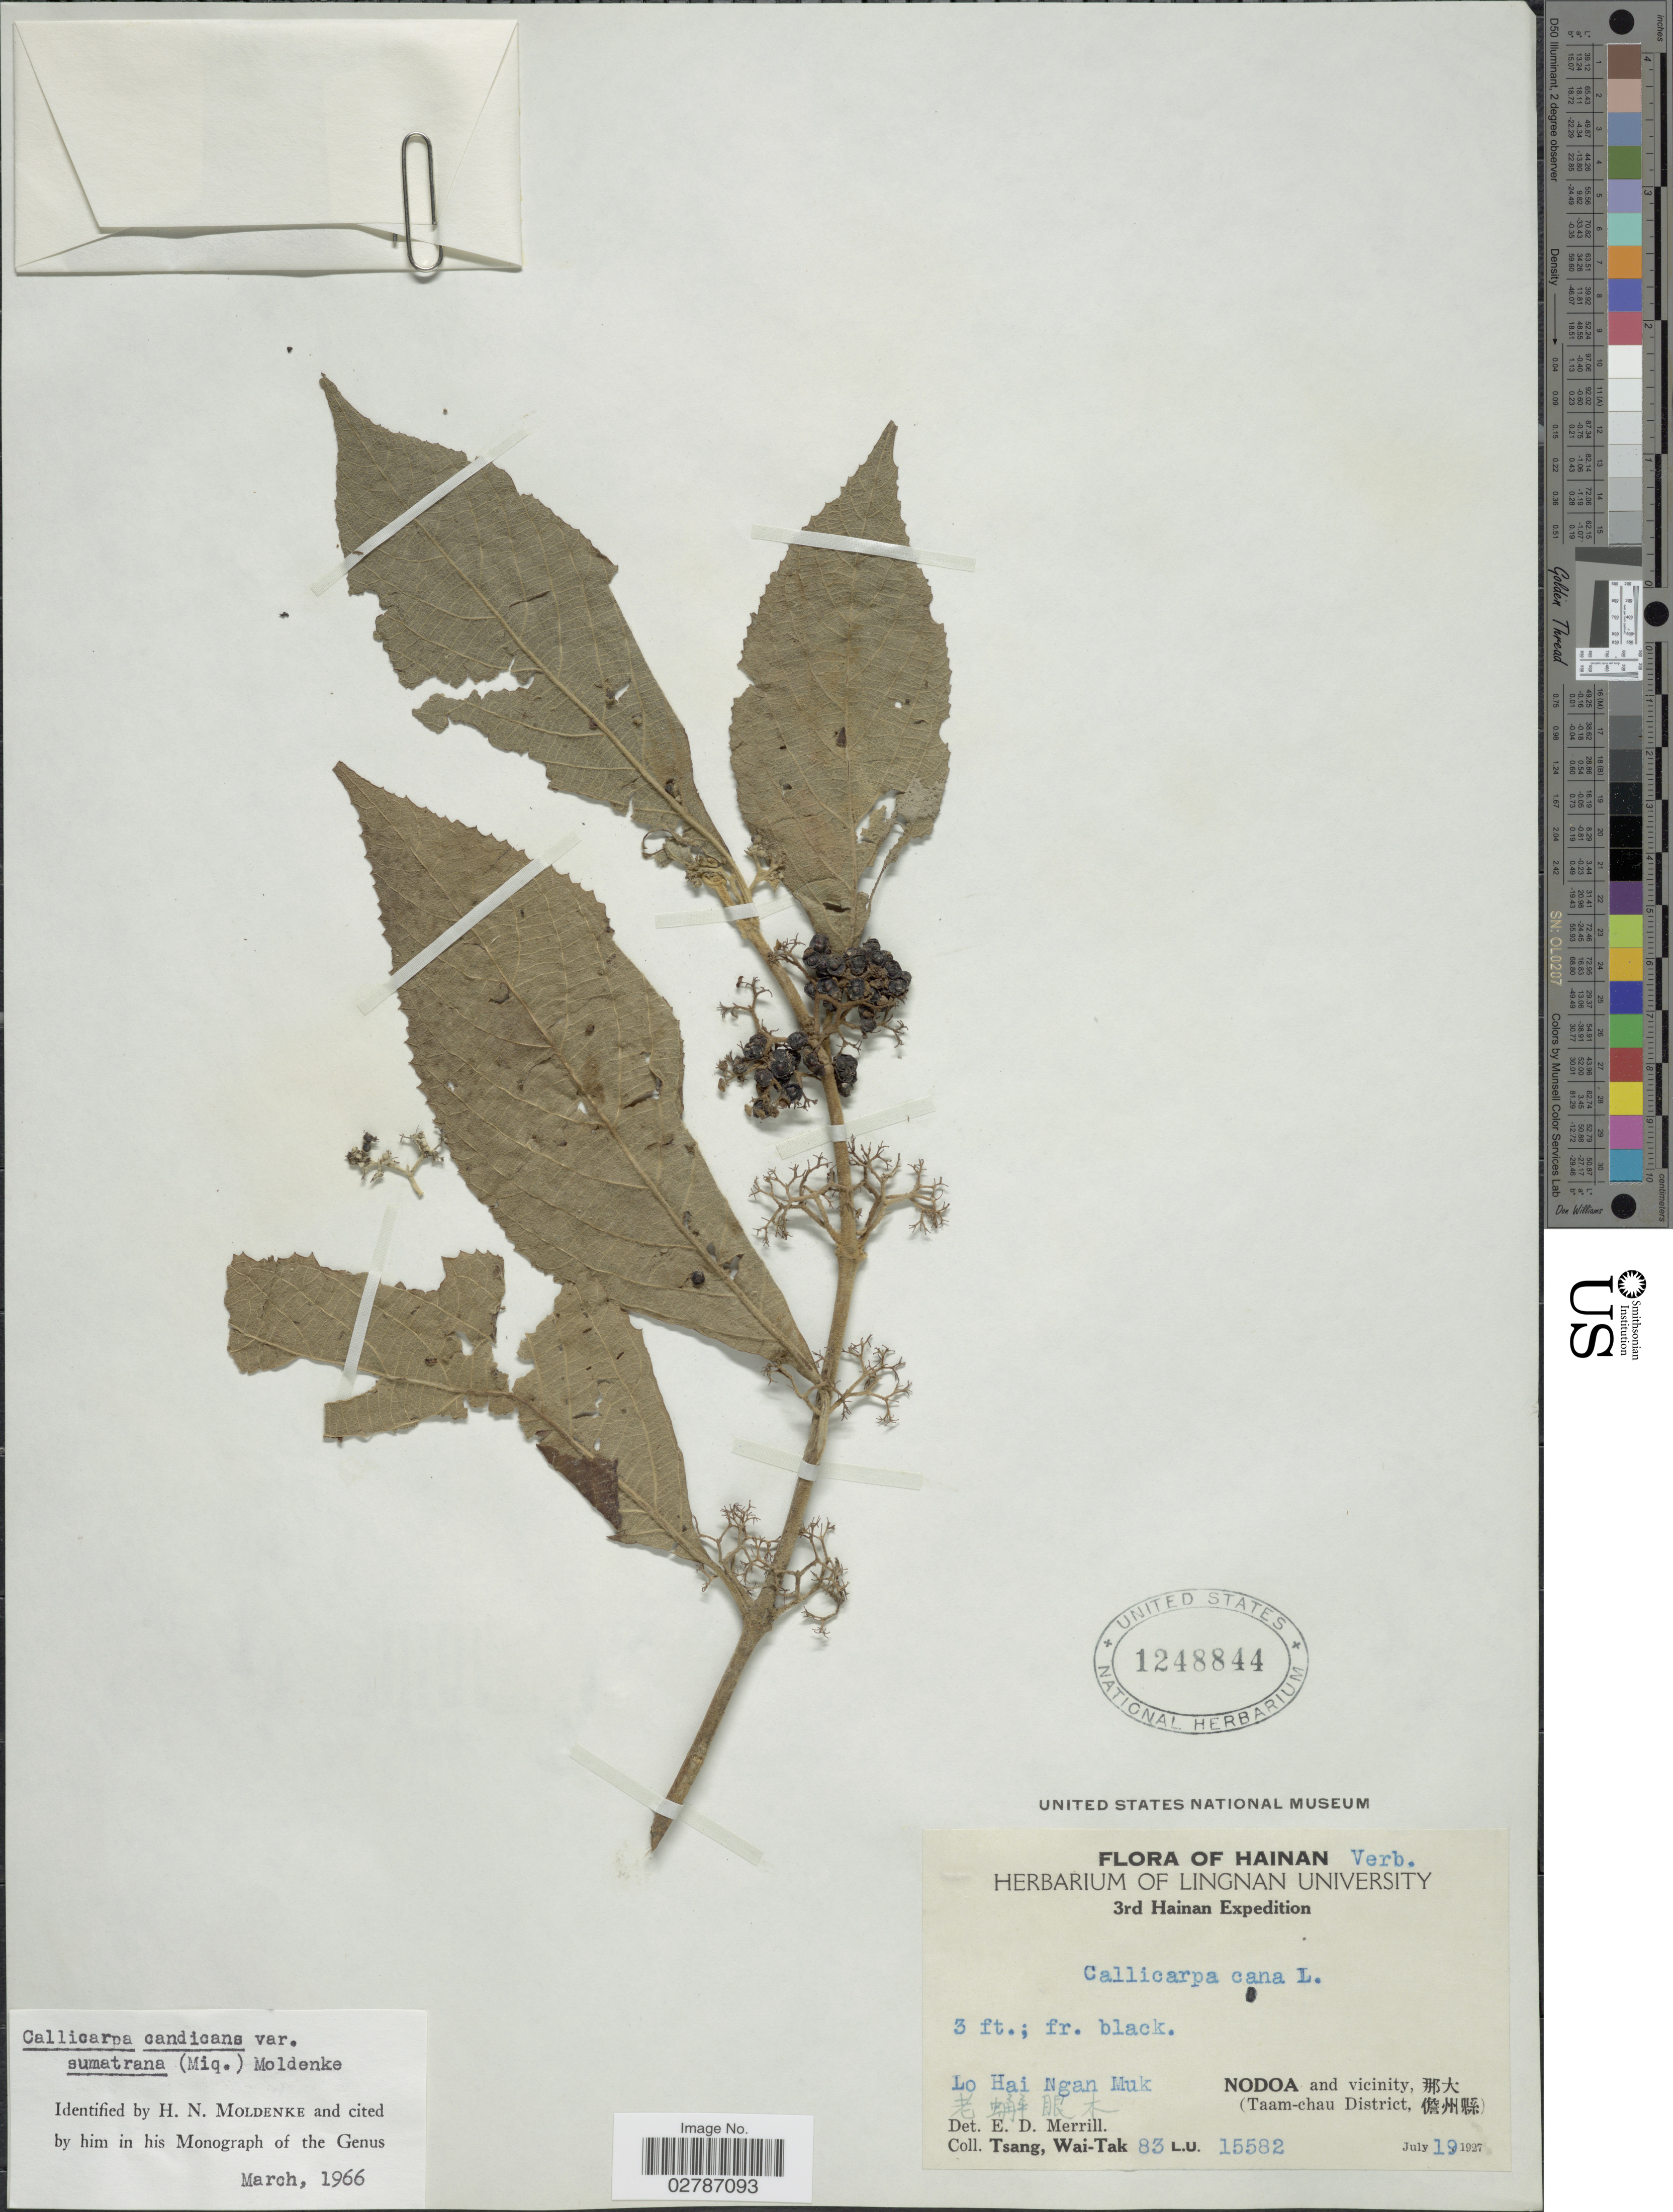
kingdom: Plantae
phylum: Tracheophyta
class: Magnoliopsida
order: Lamiales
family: Lamiaceae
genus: Callicarpa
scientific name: Callicarpa candicans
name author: (Burm. f.) Hochr.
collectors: W. T. Tsang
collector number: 83/15582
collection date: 1927-07-19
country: China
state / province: Hainan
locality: Lo Hai Ngan Muk. Nodoa and vicinity (Taam-chau District).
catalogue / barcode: US 1248844